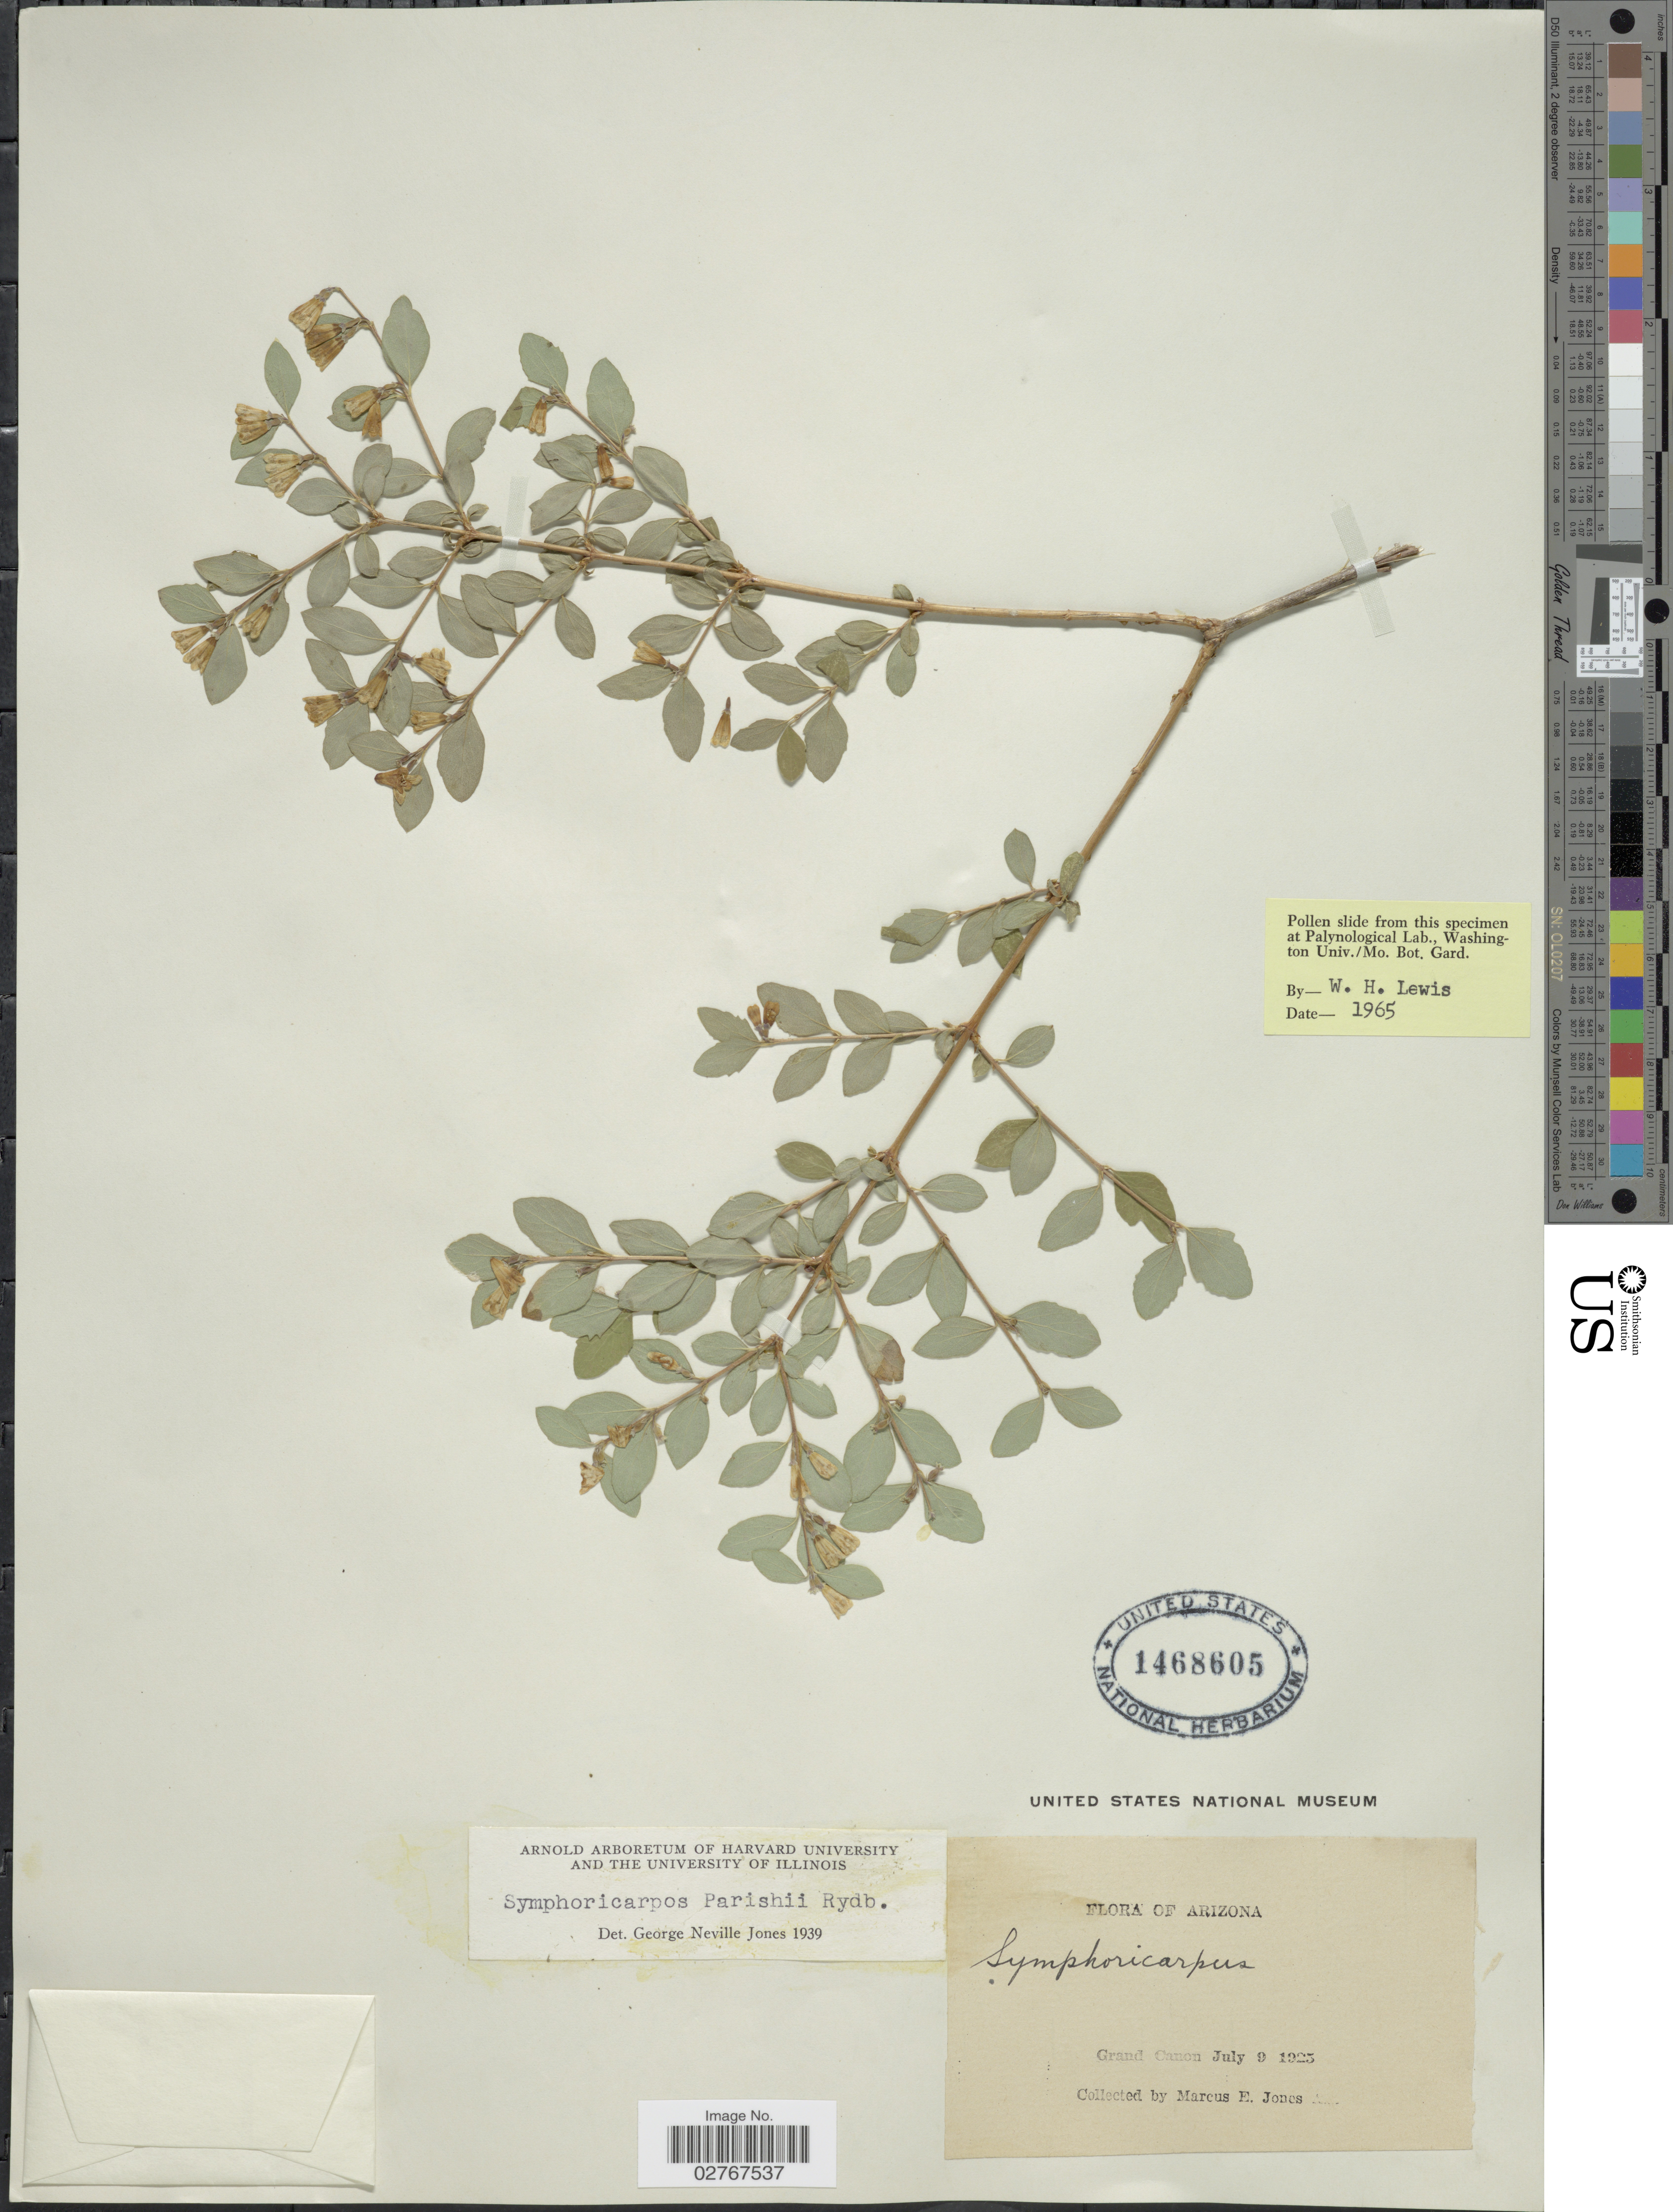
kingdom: Plantae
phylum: Tracheophyta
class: Magnoliopsida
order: Dipsacales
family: Caprifoliaceae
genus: Symphoricarpos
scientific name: Symphoricarpos parishii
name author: Rydb.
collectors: M. E. Jones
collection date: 1925-07-09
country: United States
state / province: Arizona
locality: Grand Canon.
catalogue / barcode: US 1468605